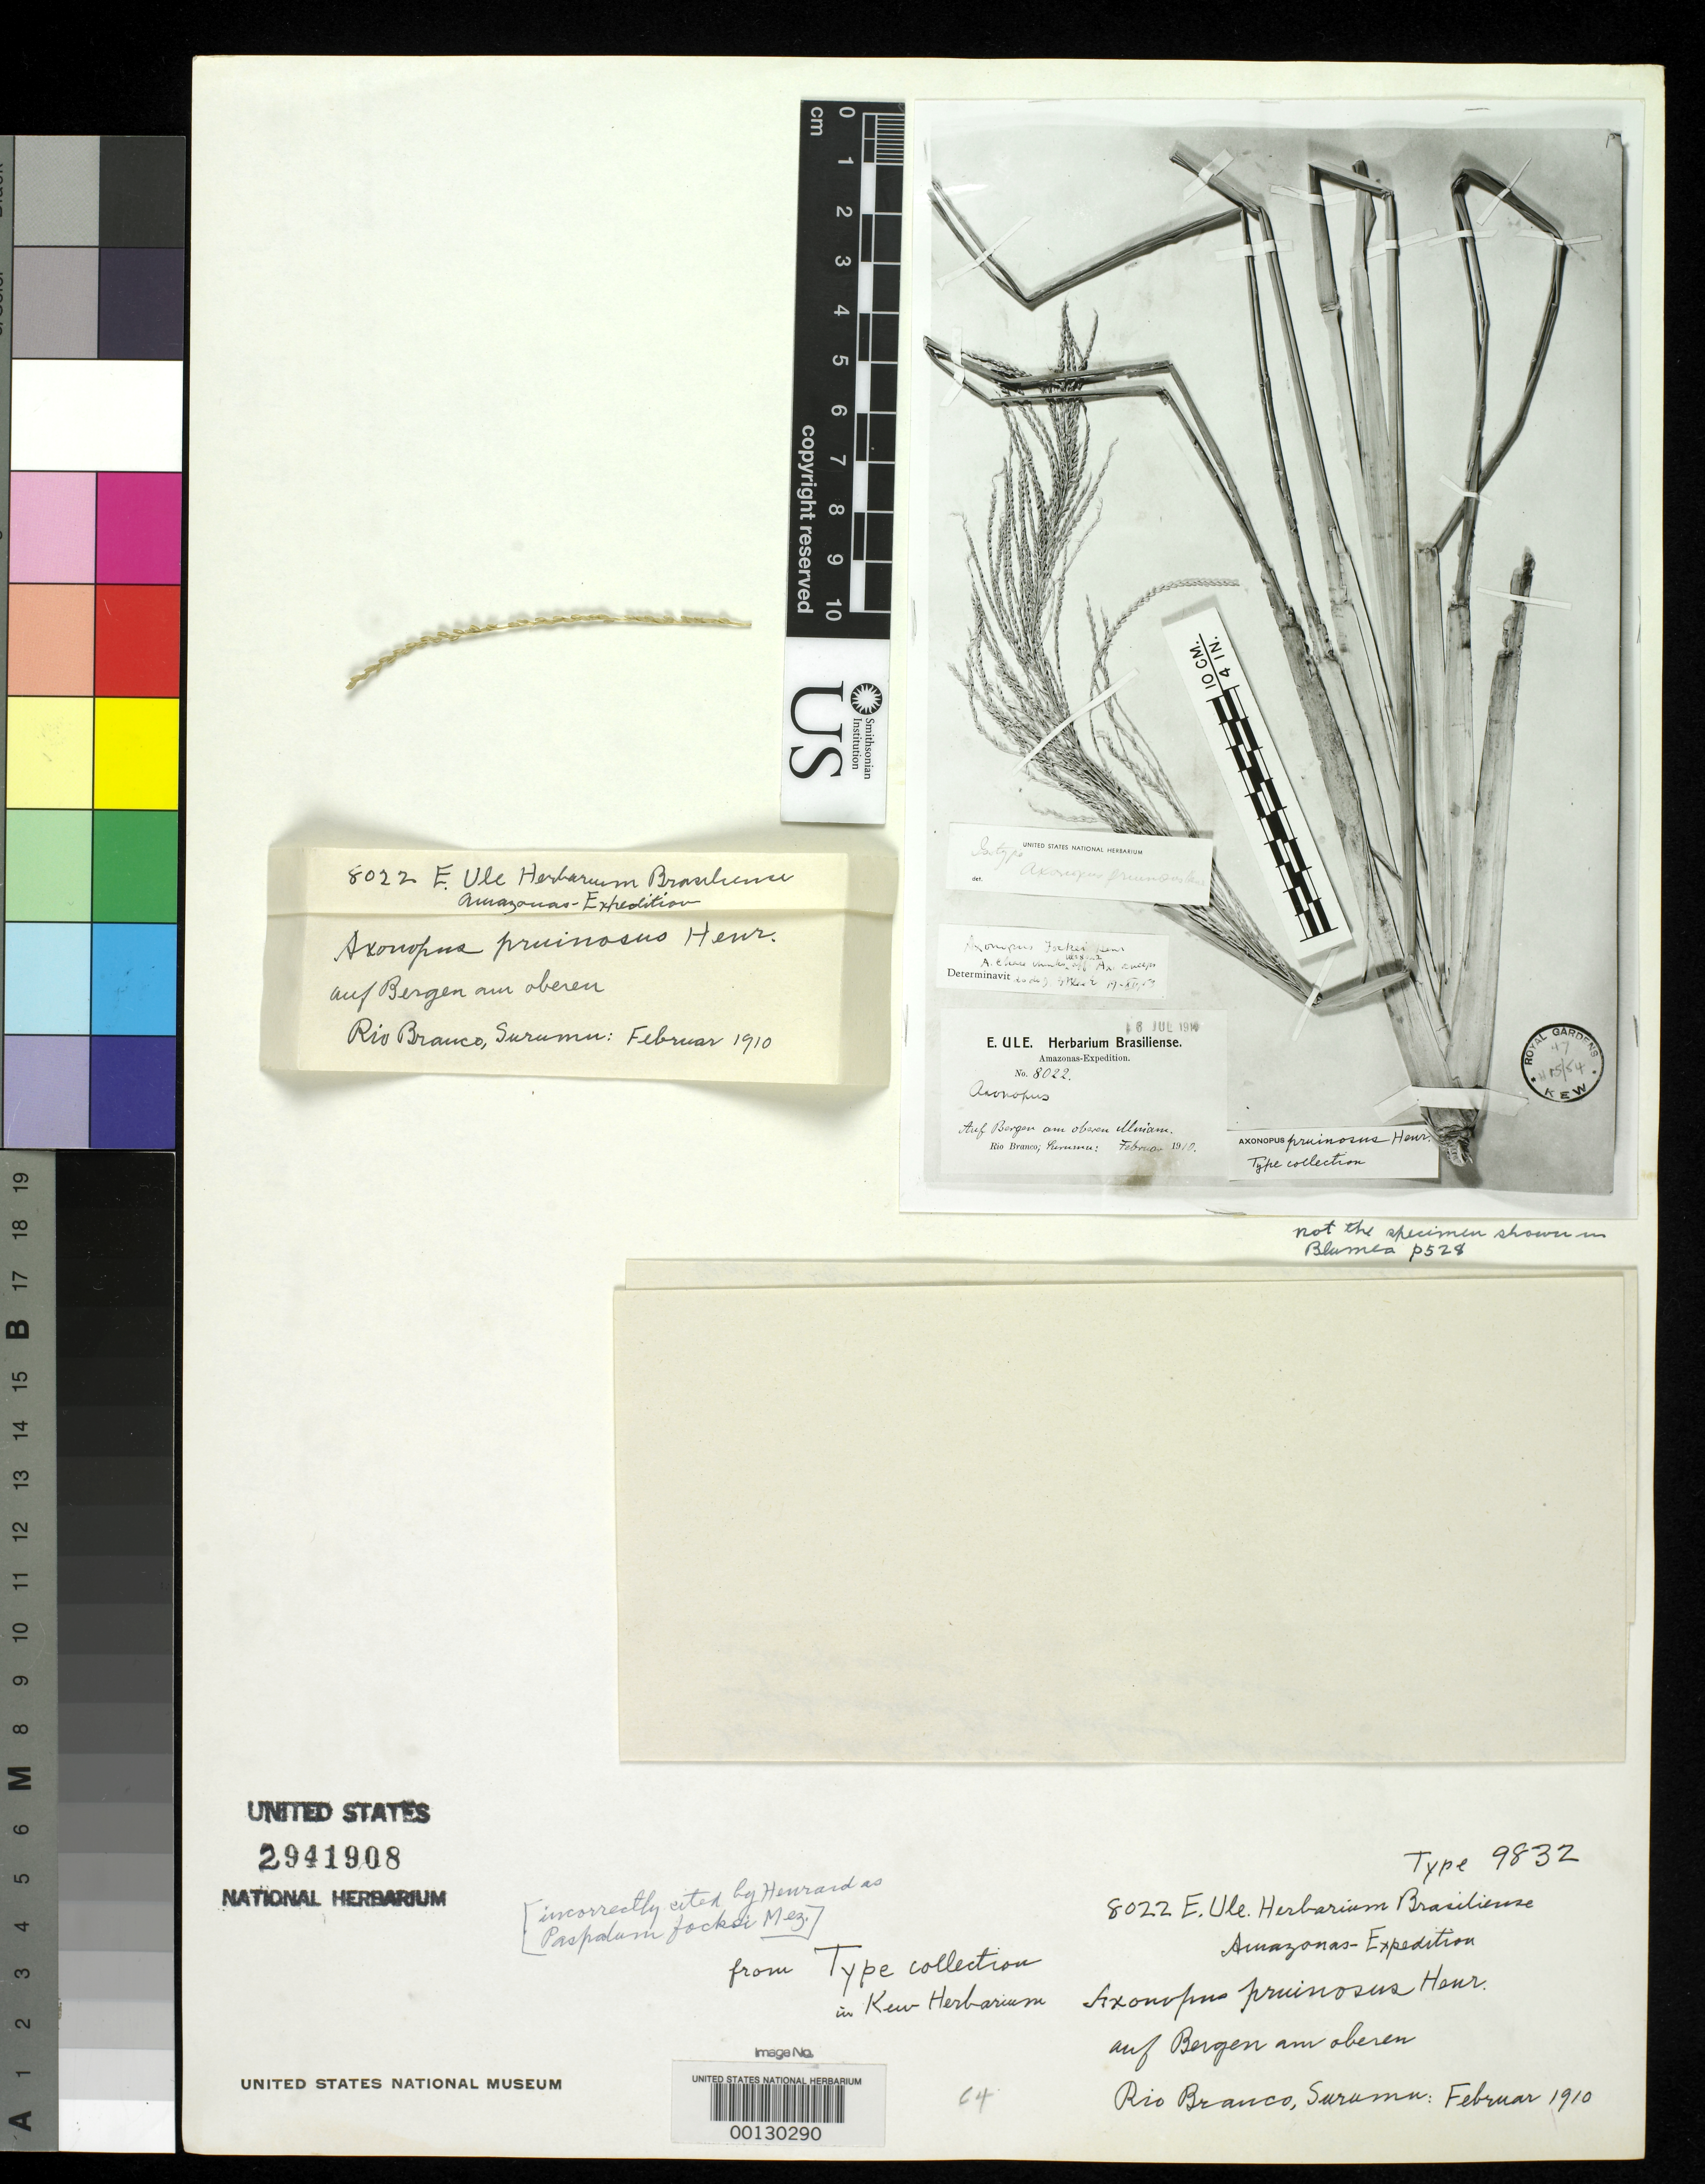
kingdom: Plantae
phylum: Tracheophyta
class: Liliopsida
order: Poales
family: Poaceae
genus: Axonopus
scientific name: Axonopus pruinosus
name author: Henr.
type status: Type Fragment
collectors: E. H. Ule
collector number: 8022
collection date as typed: Feb 1910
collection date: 1910-02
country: Brazil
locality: Rio Branco, Surumu.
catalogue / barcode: US 2941908